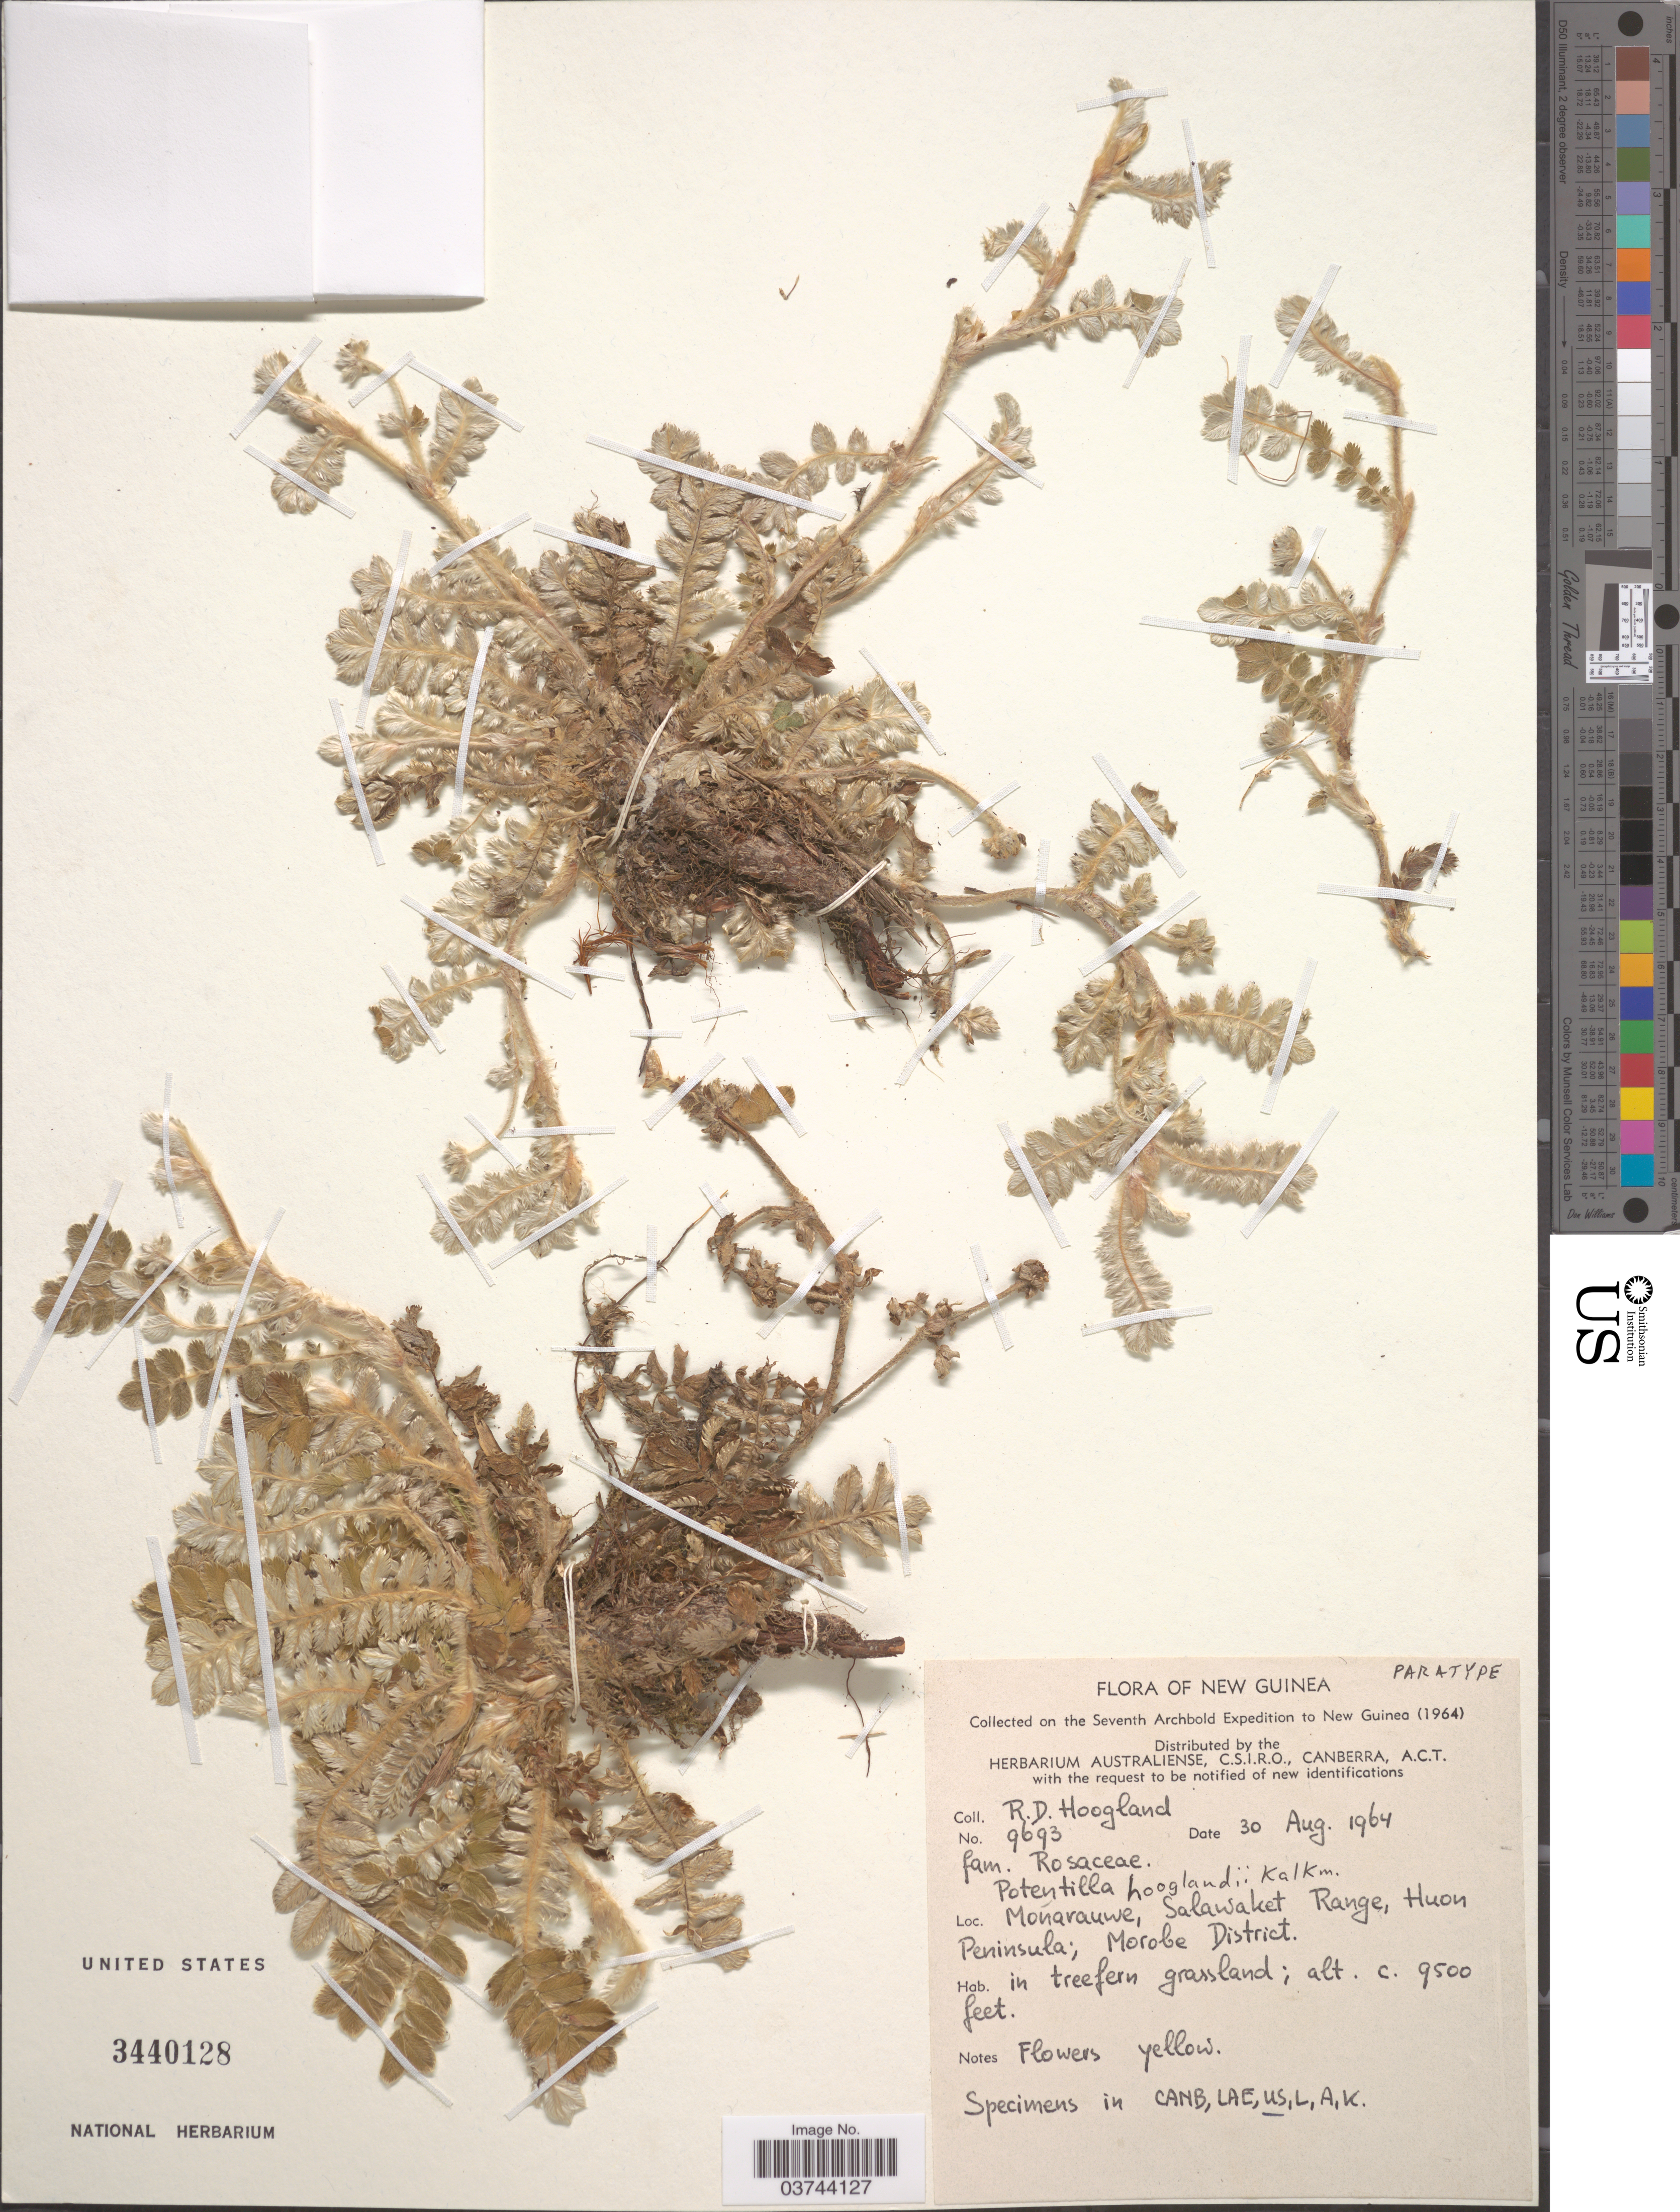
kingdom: Plantae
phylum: Tracheophyta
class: Magnoliopsida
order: Rosales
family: Rosaceae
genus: Potentilla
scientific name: Potentilla hooglandii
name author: Kalkman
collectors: R. D. Hoogland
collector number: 9693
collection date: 1964-08-30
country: Papua New Guinea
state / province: Morobe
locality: New Guinea. Monarauwe, Salawaket Range, Huon Peninsula; Morobe District.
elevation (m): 2896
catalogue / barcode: US 3440128